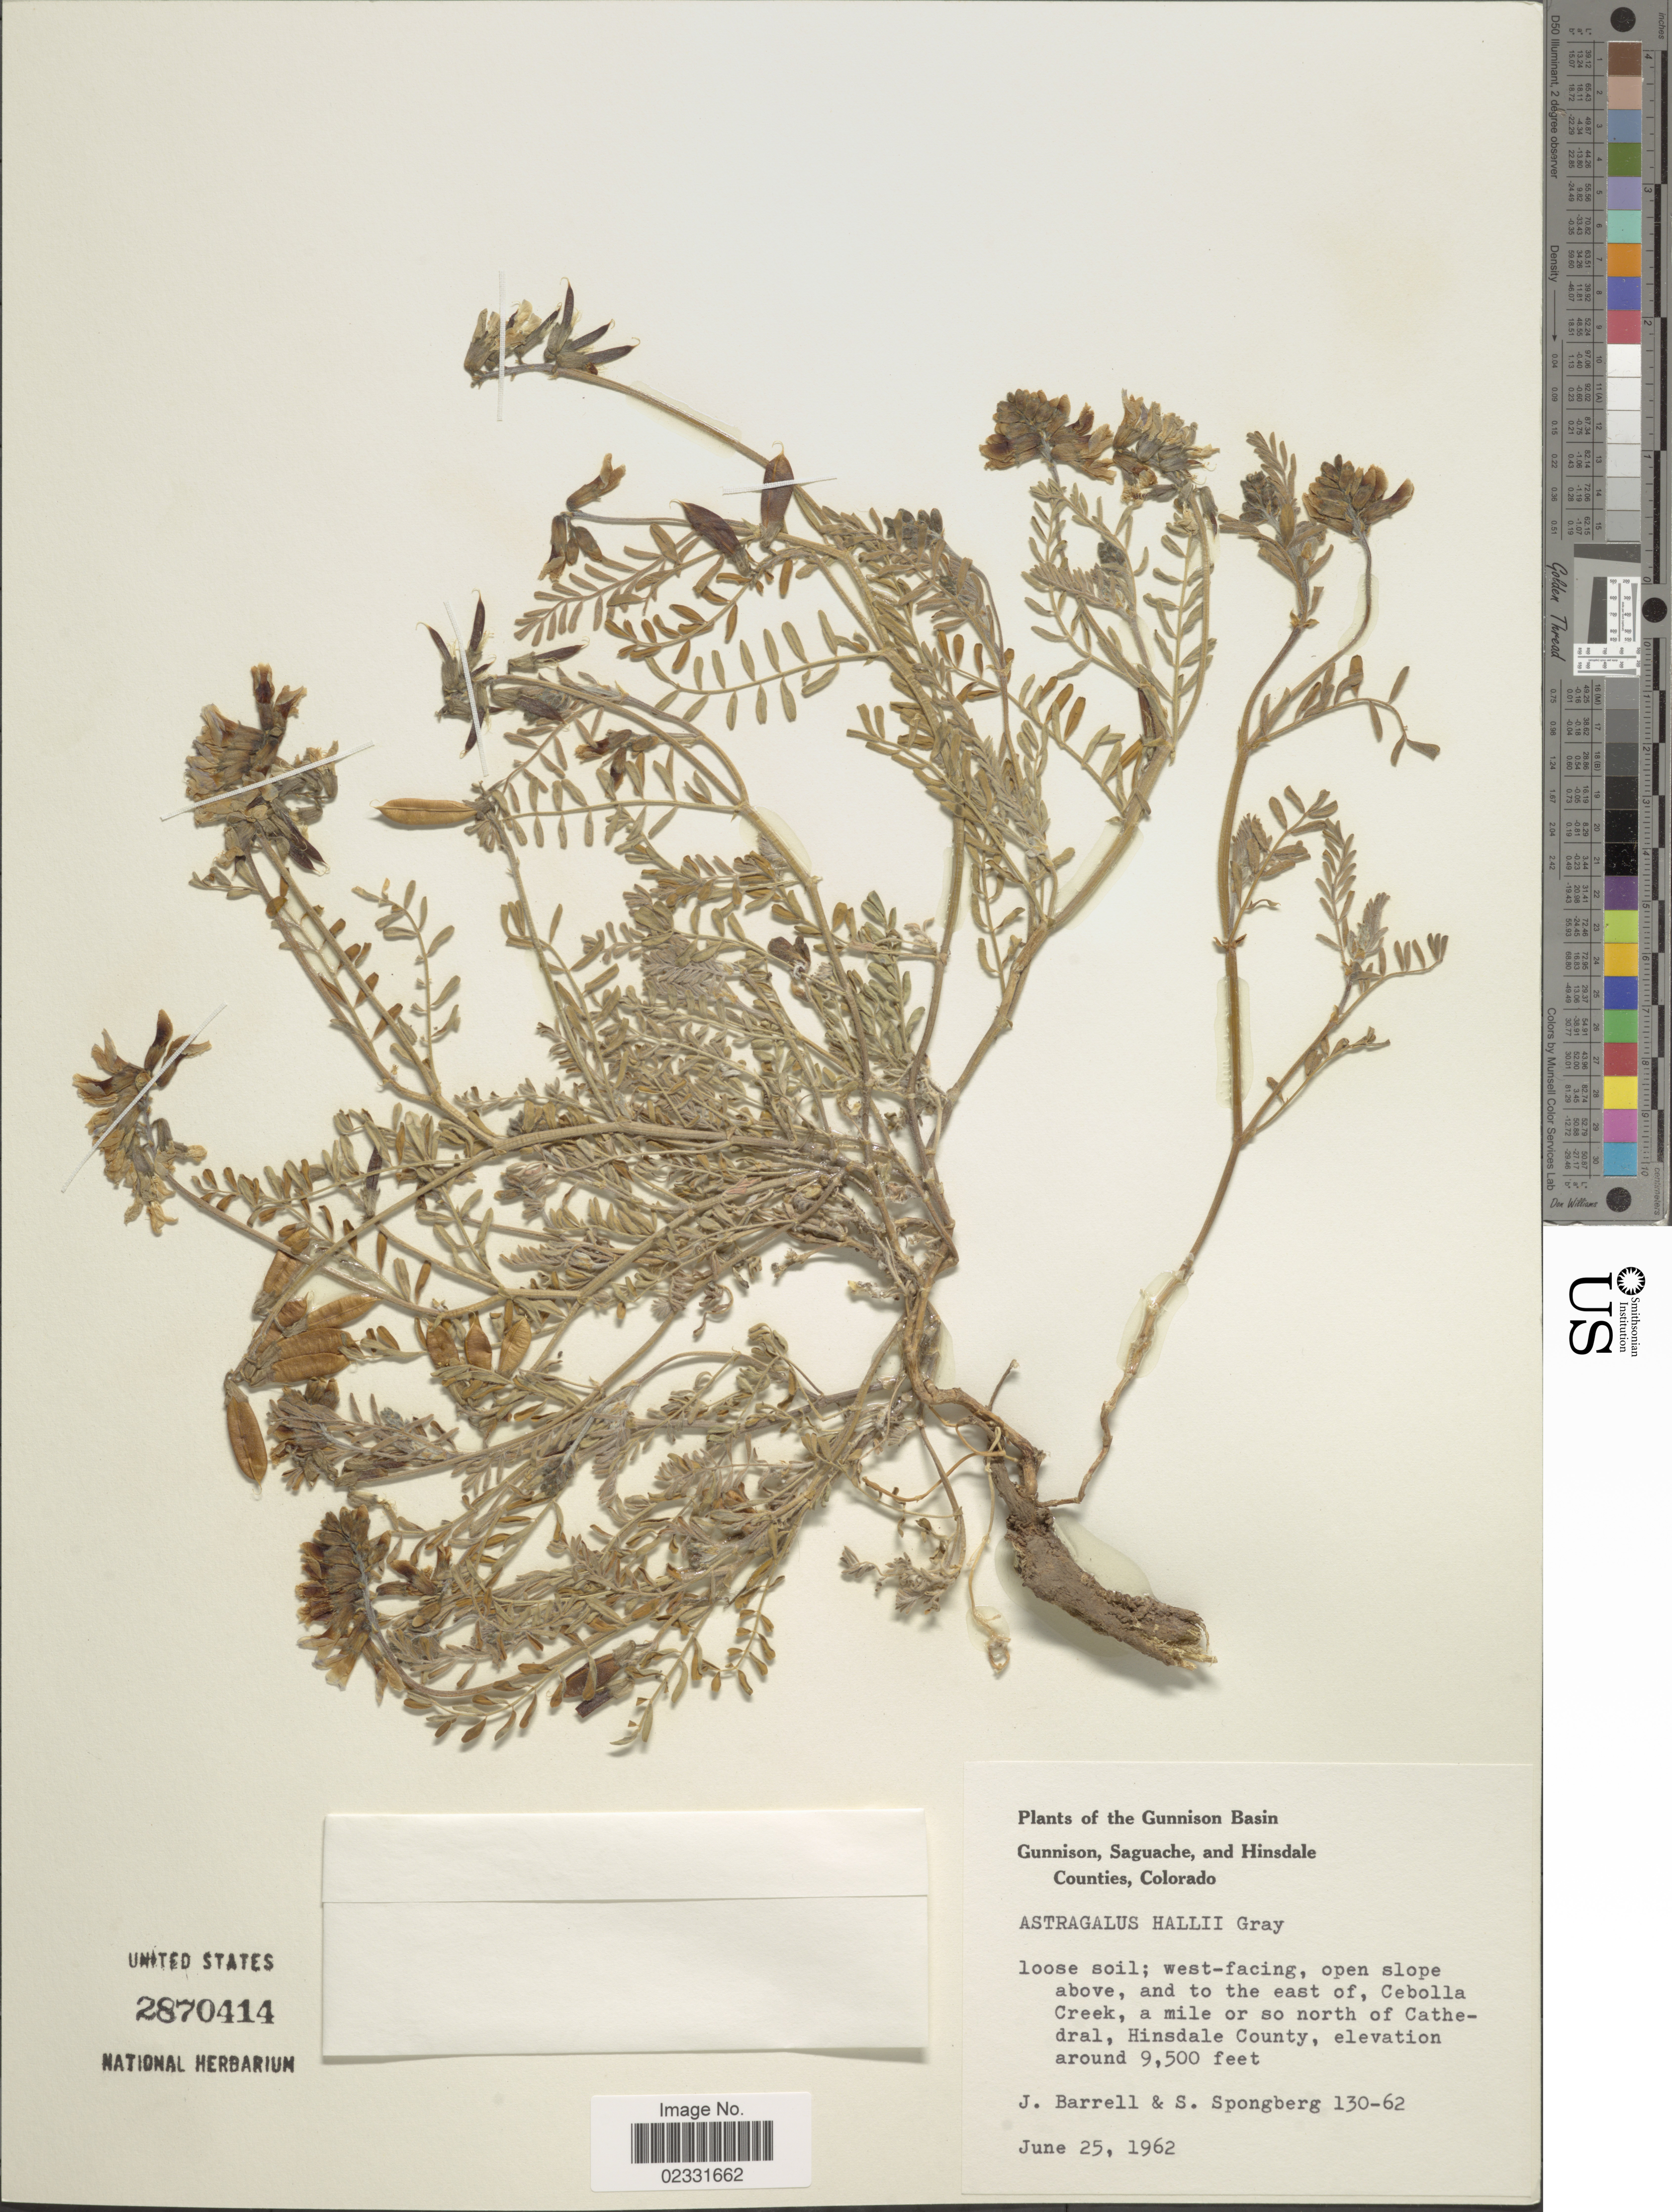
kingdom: Plantae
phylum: Tracheophyta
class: Magnoliopsida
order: Fabales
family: Fabaceae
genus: Astragalus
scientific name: Astragalus hallii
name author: A. Gray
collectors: J. Barrell & S. A.Spongberg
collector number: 130-62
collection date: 1962-06-25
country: United States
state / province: Colorado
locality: The Gunnison Basin, Gunnison, Saguache, and Hinsdale Counties, Colorado, open slope above, and to the east of, Cebolla Creek, a mile or so north of Cathedral, Hinsdale County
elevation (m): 2896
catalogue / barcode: US 2870414